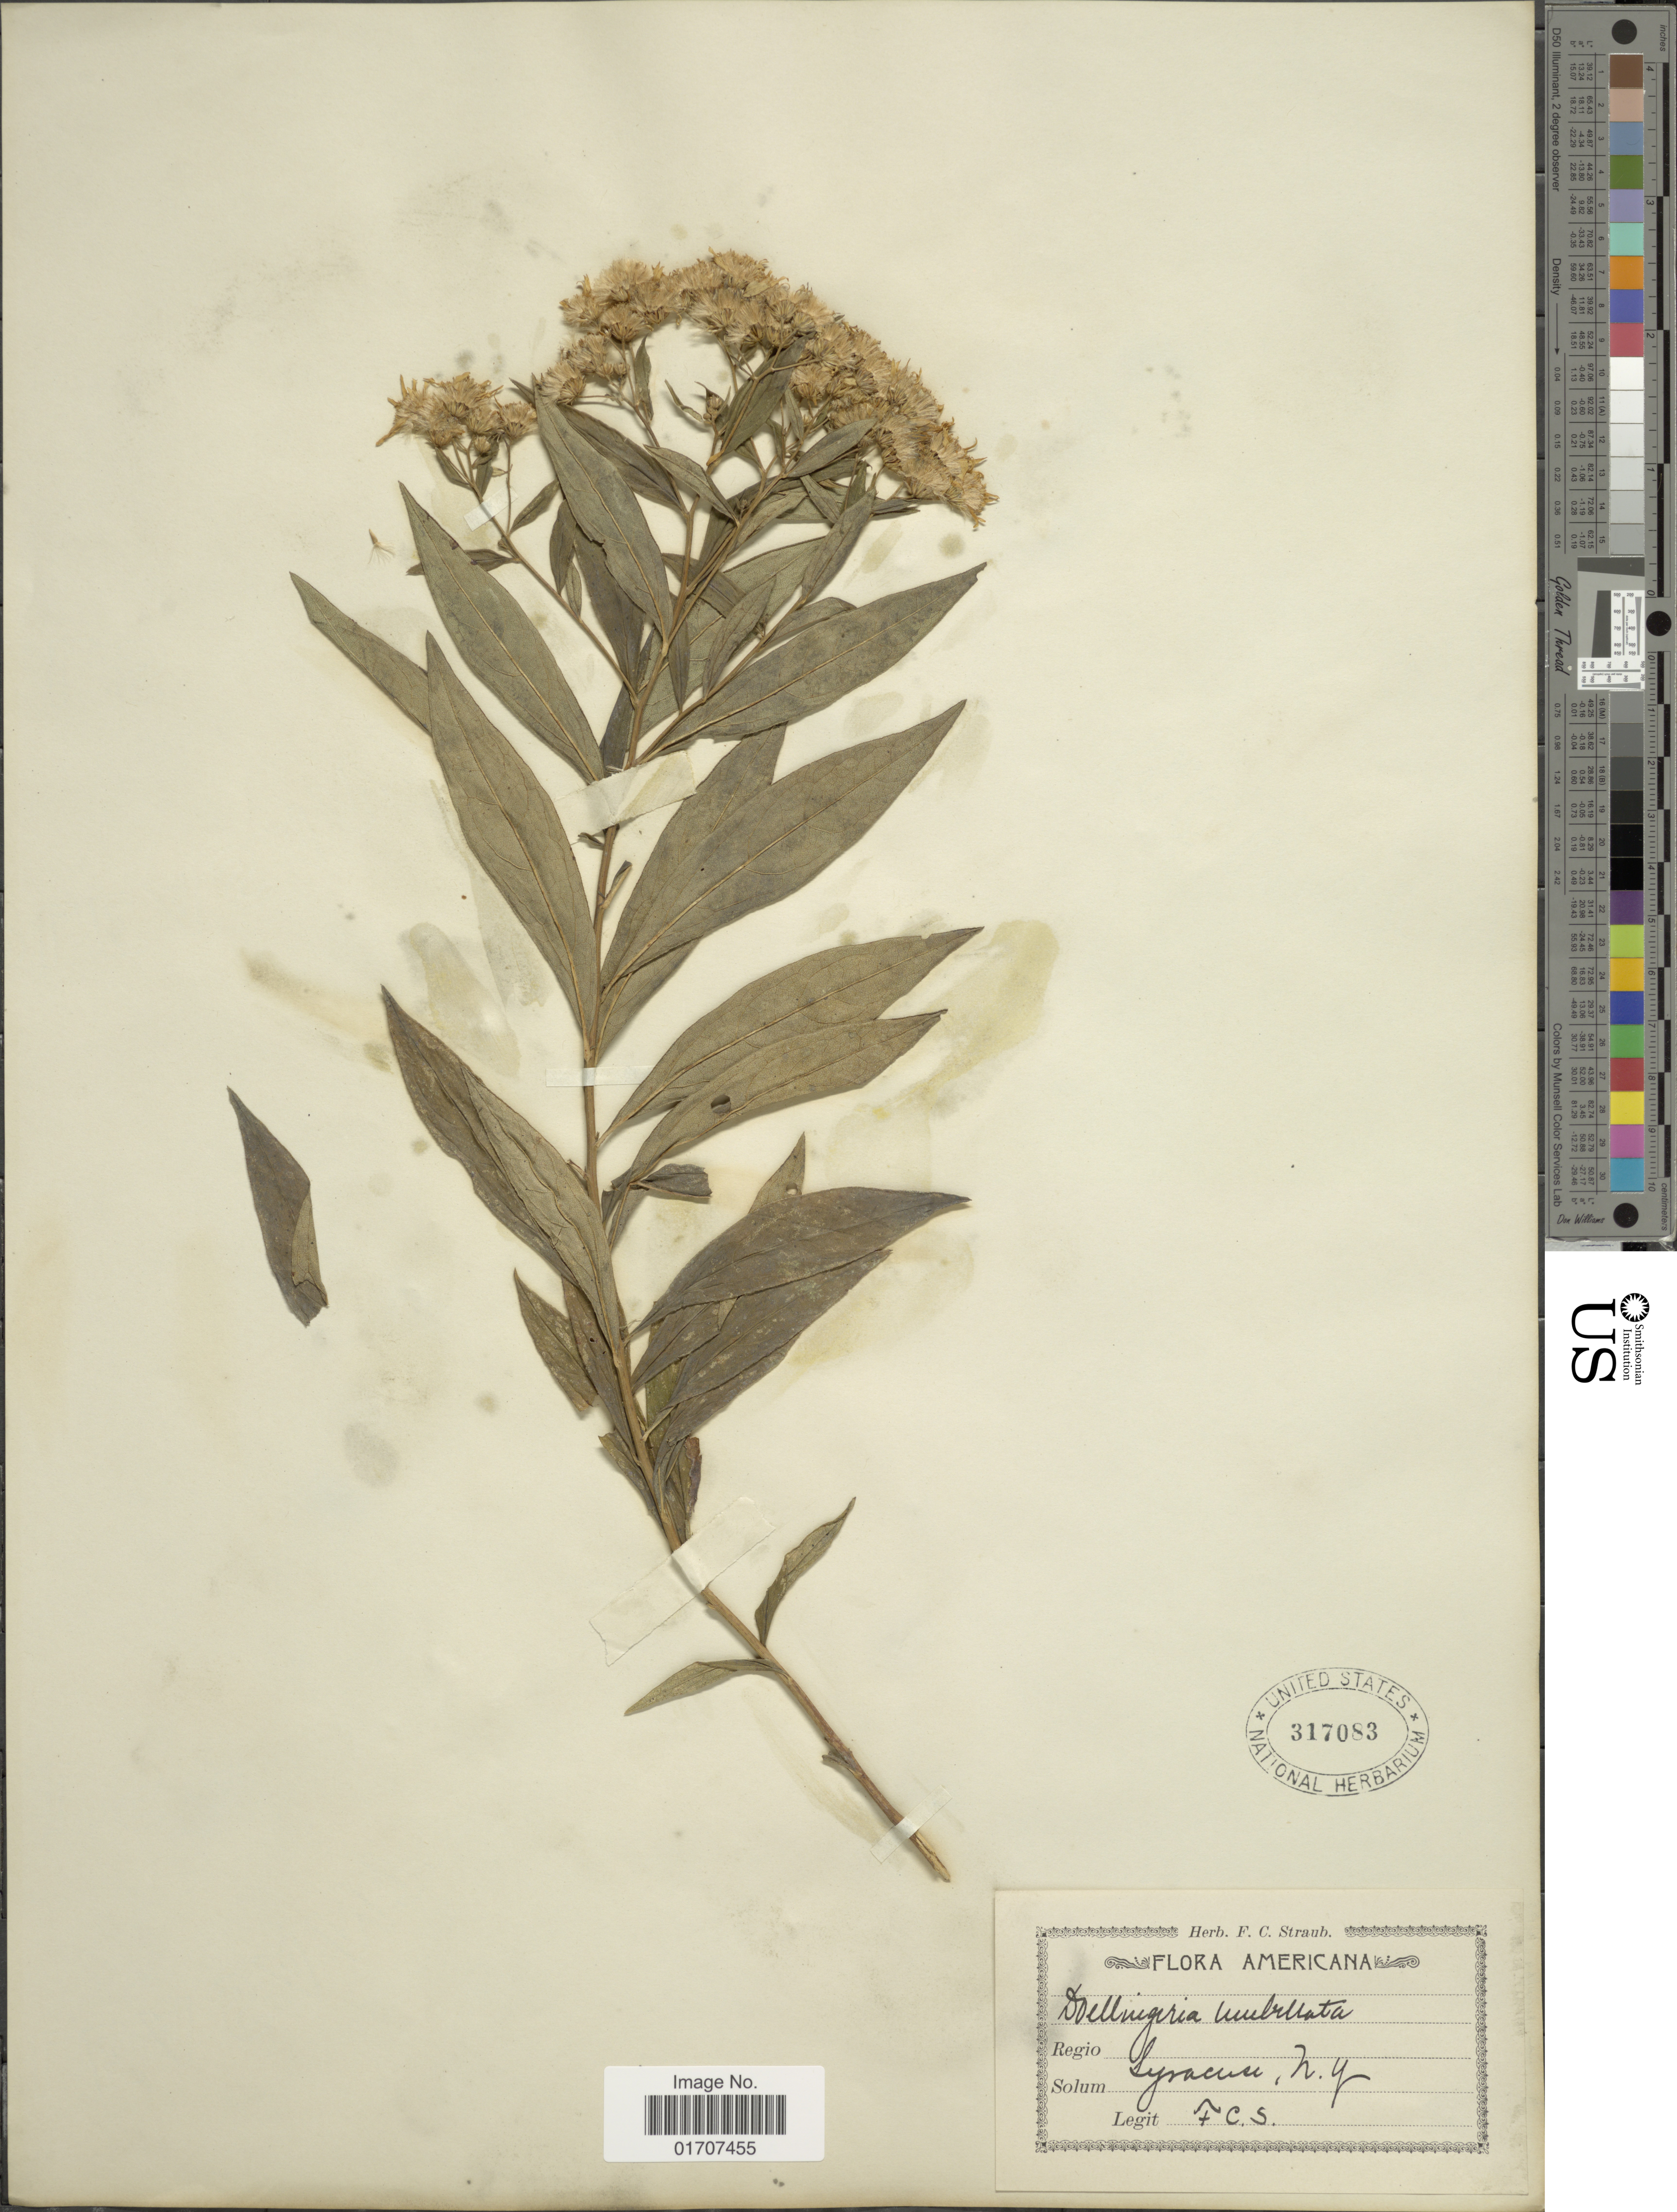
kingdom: Plantae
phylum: Tracheophyta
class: Magnoliopsida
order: Asterales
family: Asteraceae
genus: Doellingeria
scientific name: Doellingeria umbellata var. umbellata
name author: Nees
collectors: F. Straub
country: United States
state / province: New York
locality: Lyracuss, N. Y.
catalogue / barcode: US 317083